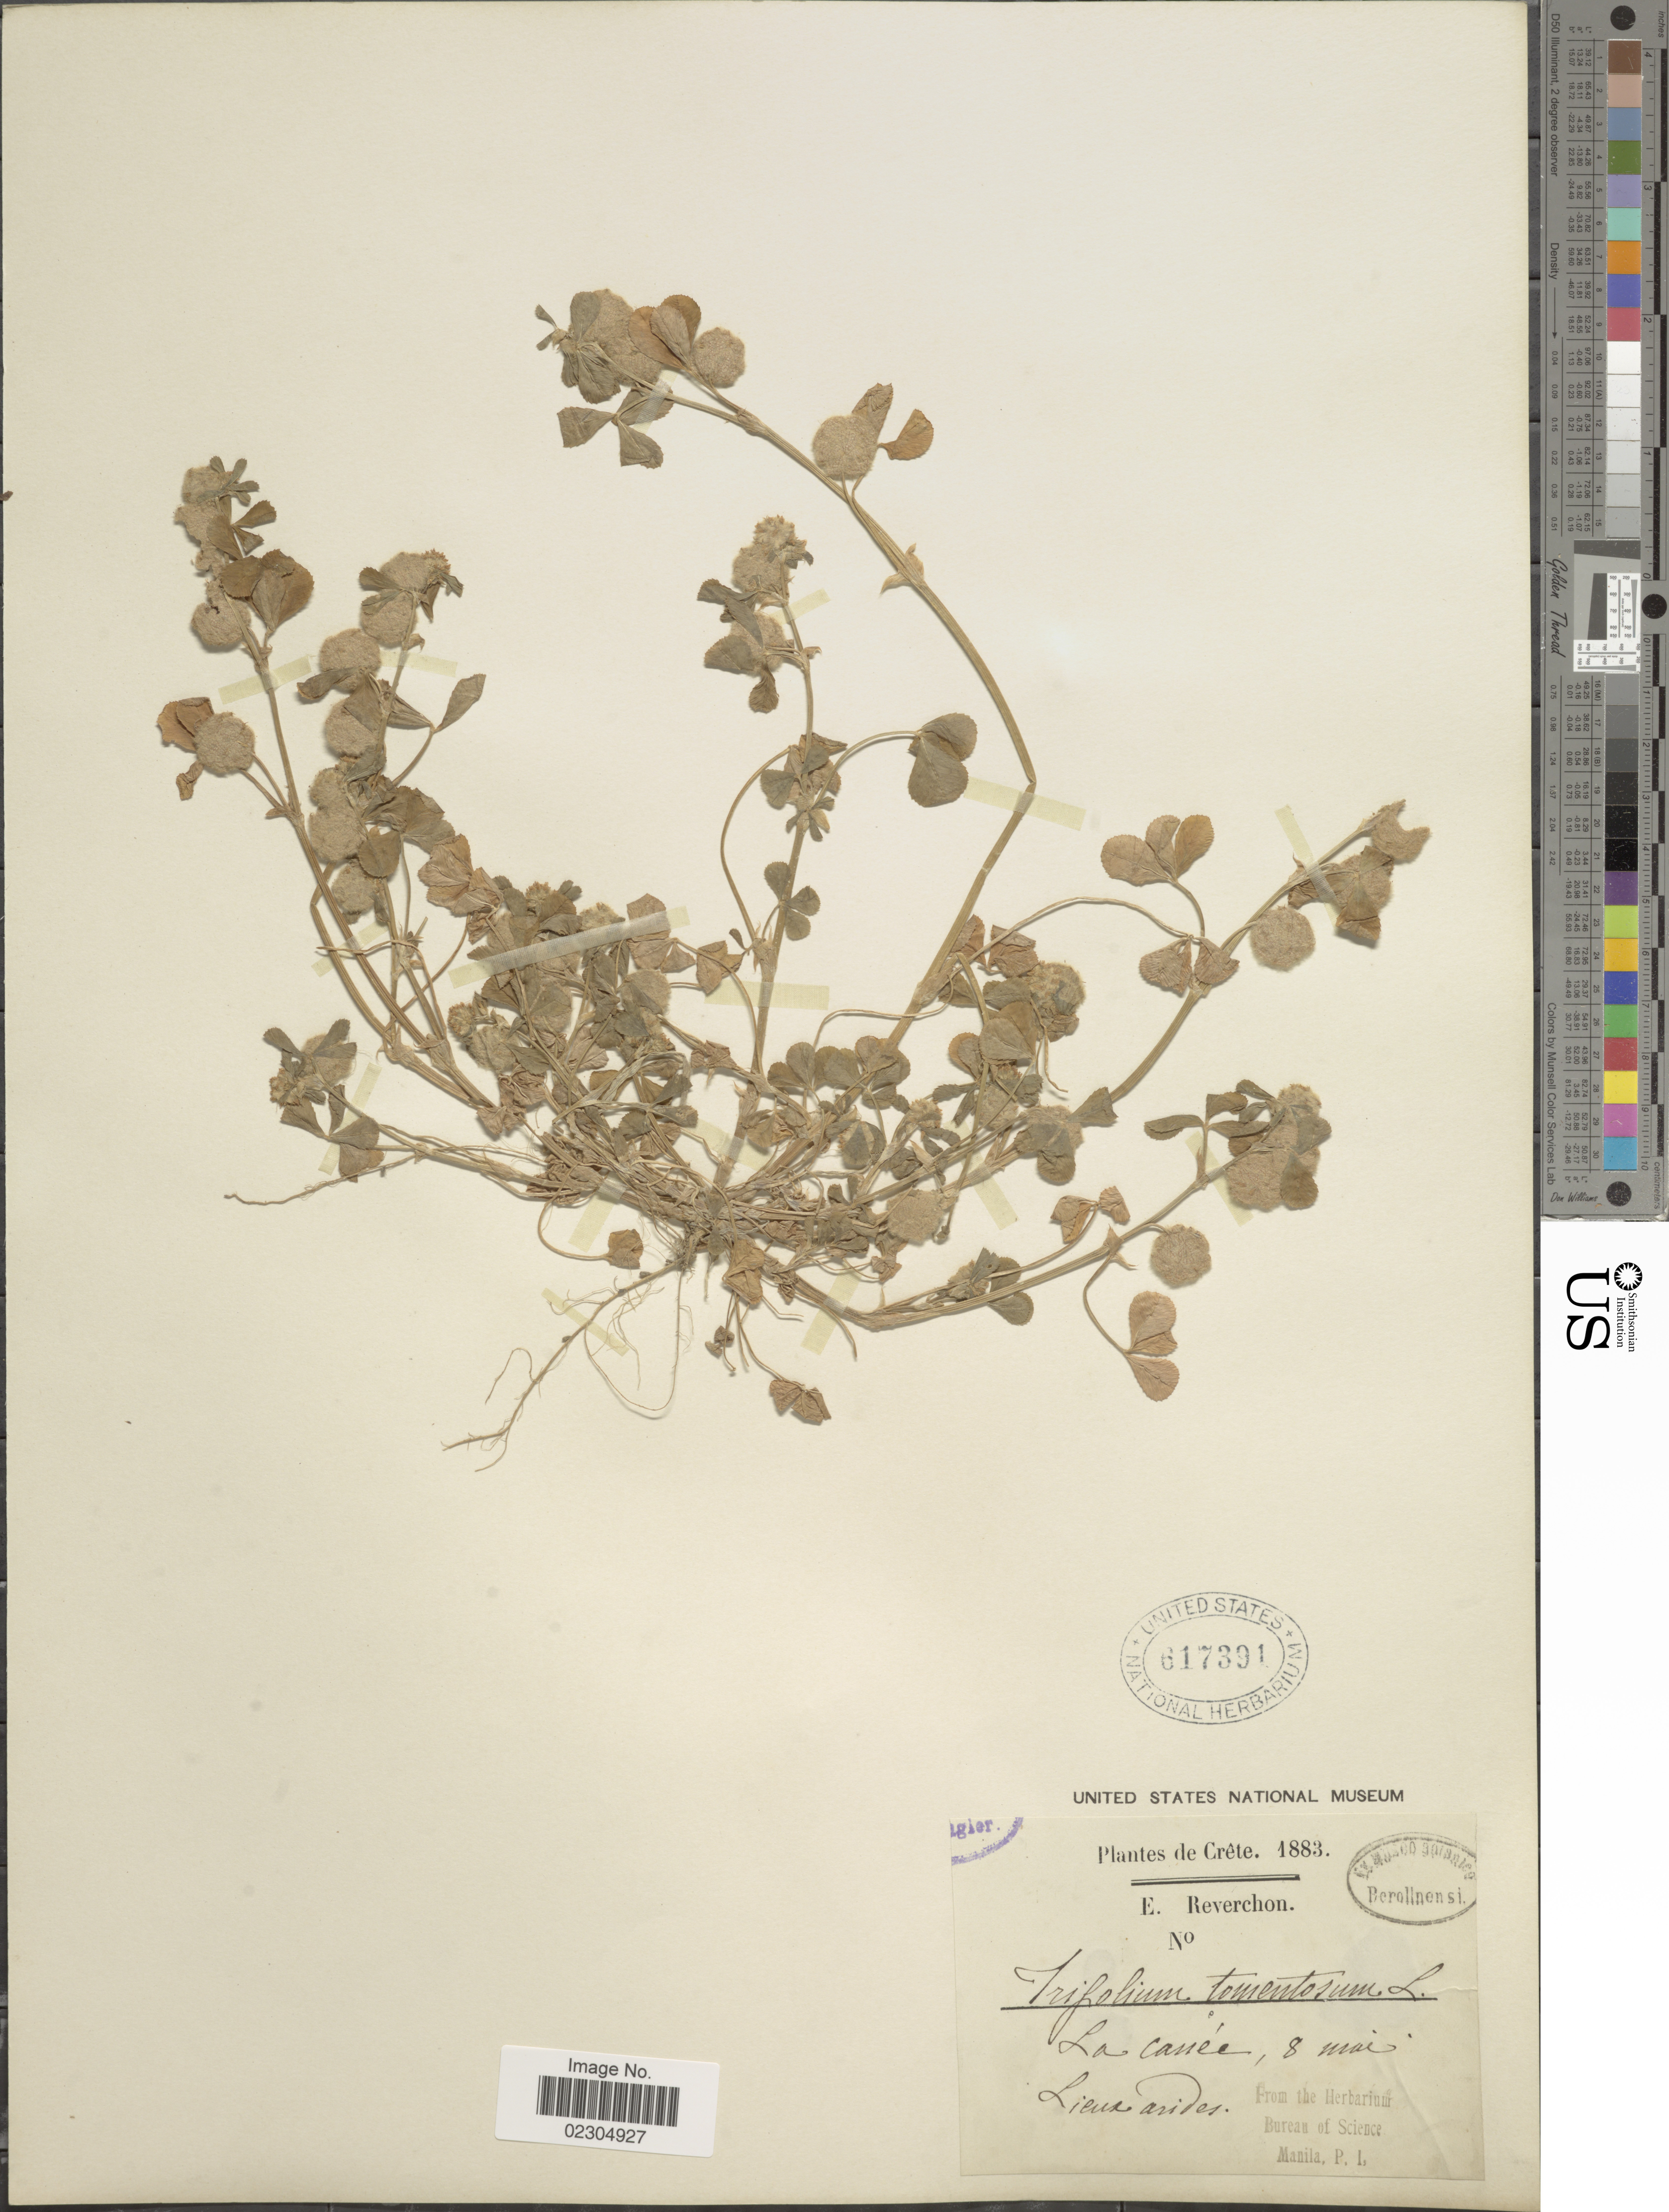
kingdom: Plantae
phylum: Tracheophyta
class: Magnoliopsida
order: Fabales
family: Fabaceae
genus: Trifolium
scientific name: Trifolium tomentosum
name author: L.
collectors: E. Reverchon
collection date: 1883-05-08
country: Greece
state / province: Crete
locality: La canee, Lieuz arides.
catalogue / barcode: US 617391